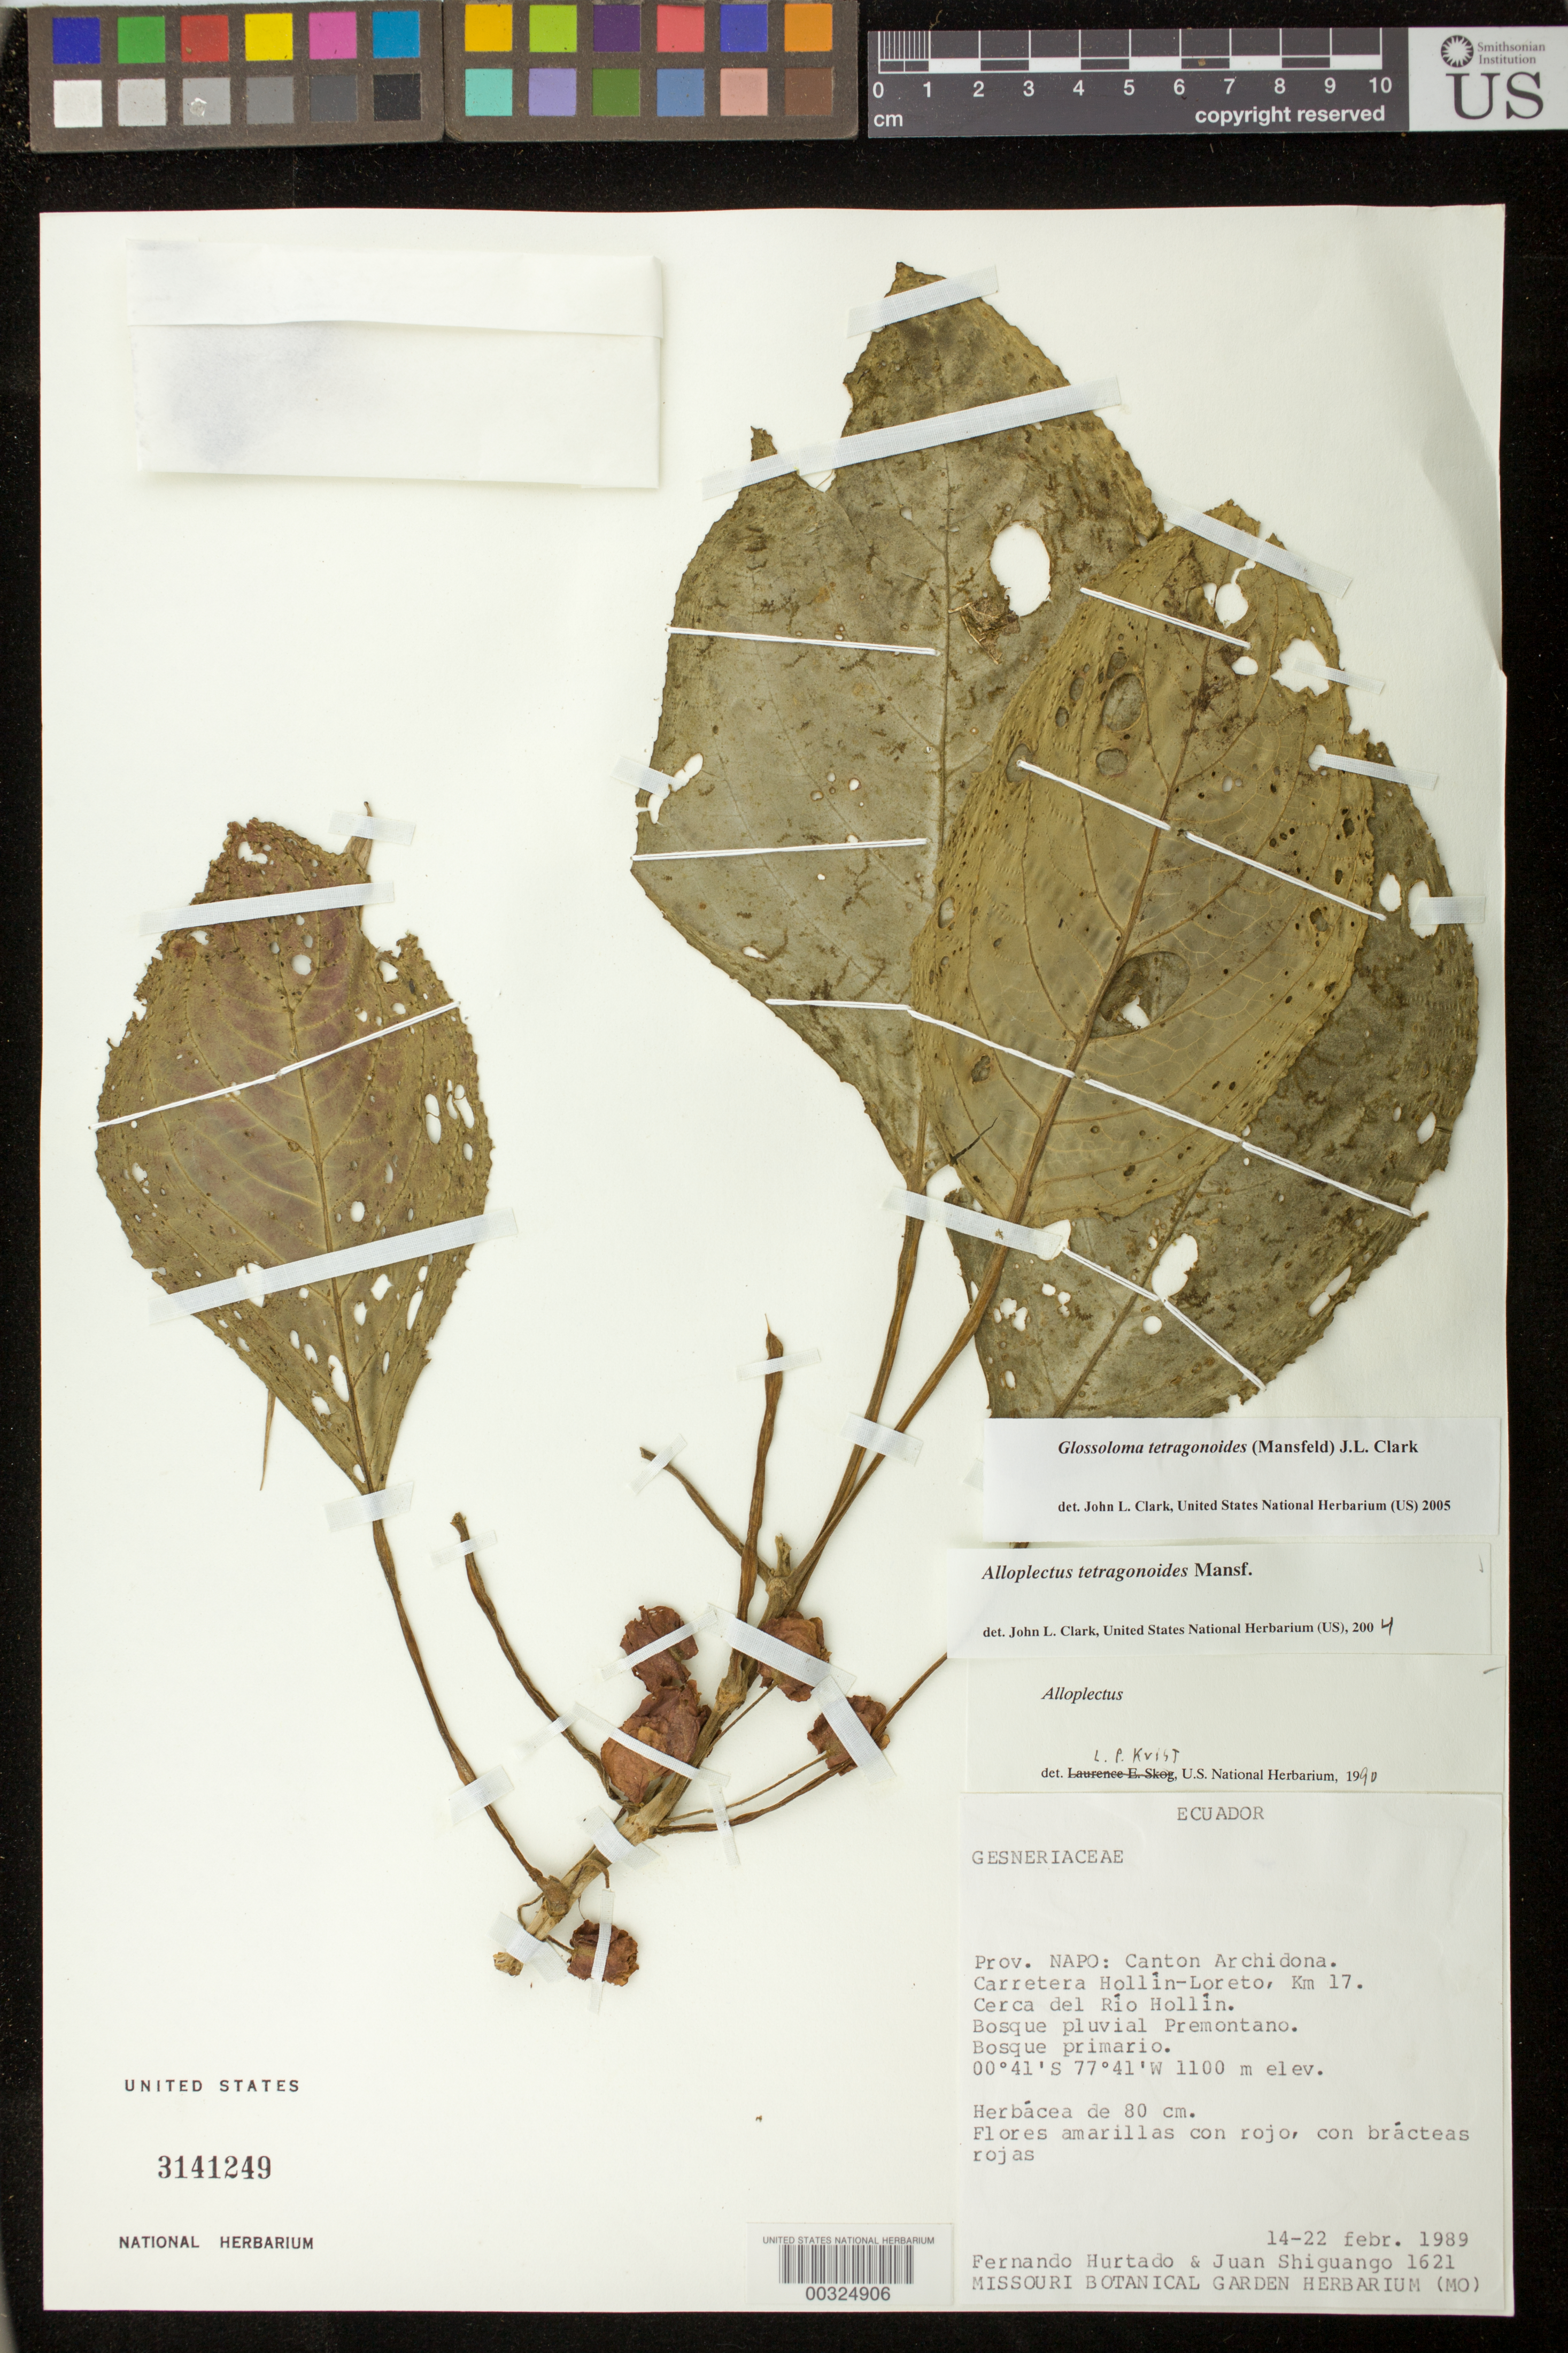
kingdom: Plantae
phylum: Tracheophyta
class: Magnoliopsida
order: Lamiales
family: Gesneriaceae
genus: Glossoloma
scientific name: Glossoloma tetragonoides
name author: (Mansf.) J.L. Clark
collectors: F. Hurtado & J. Shiguango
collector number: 1621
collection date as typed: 14-22 Feb 1989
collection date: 1989-02-14/1989-02-22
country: Ecuador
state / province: Napo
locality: Canton Archidona, Carretera Hollín - Loreto, km 17, cerca del Río Hollín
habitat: Bosque pluvial premontano, bosque primario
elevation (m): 1100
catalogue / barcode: US 3141249